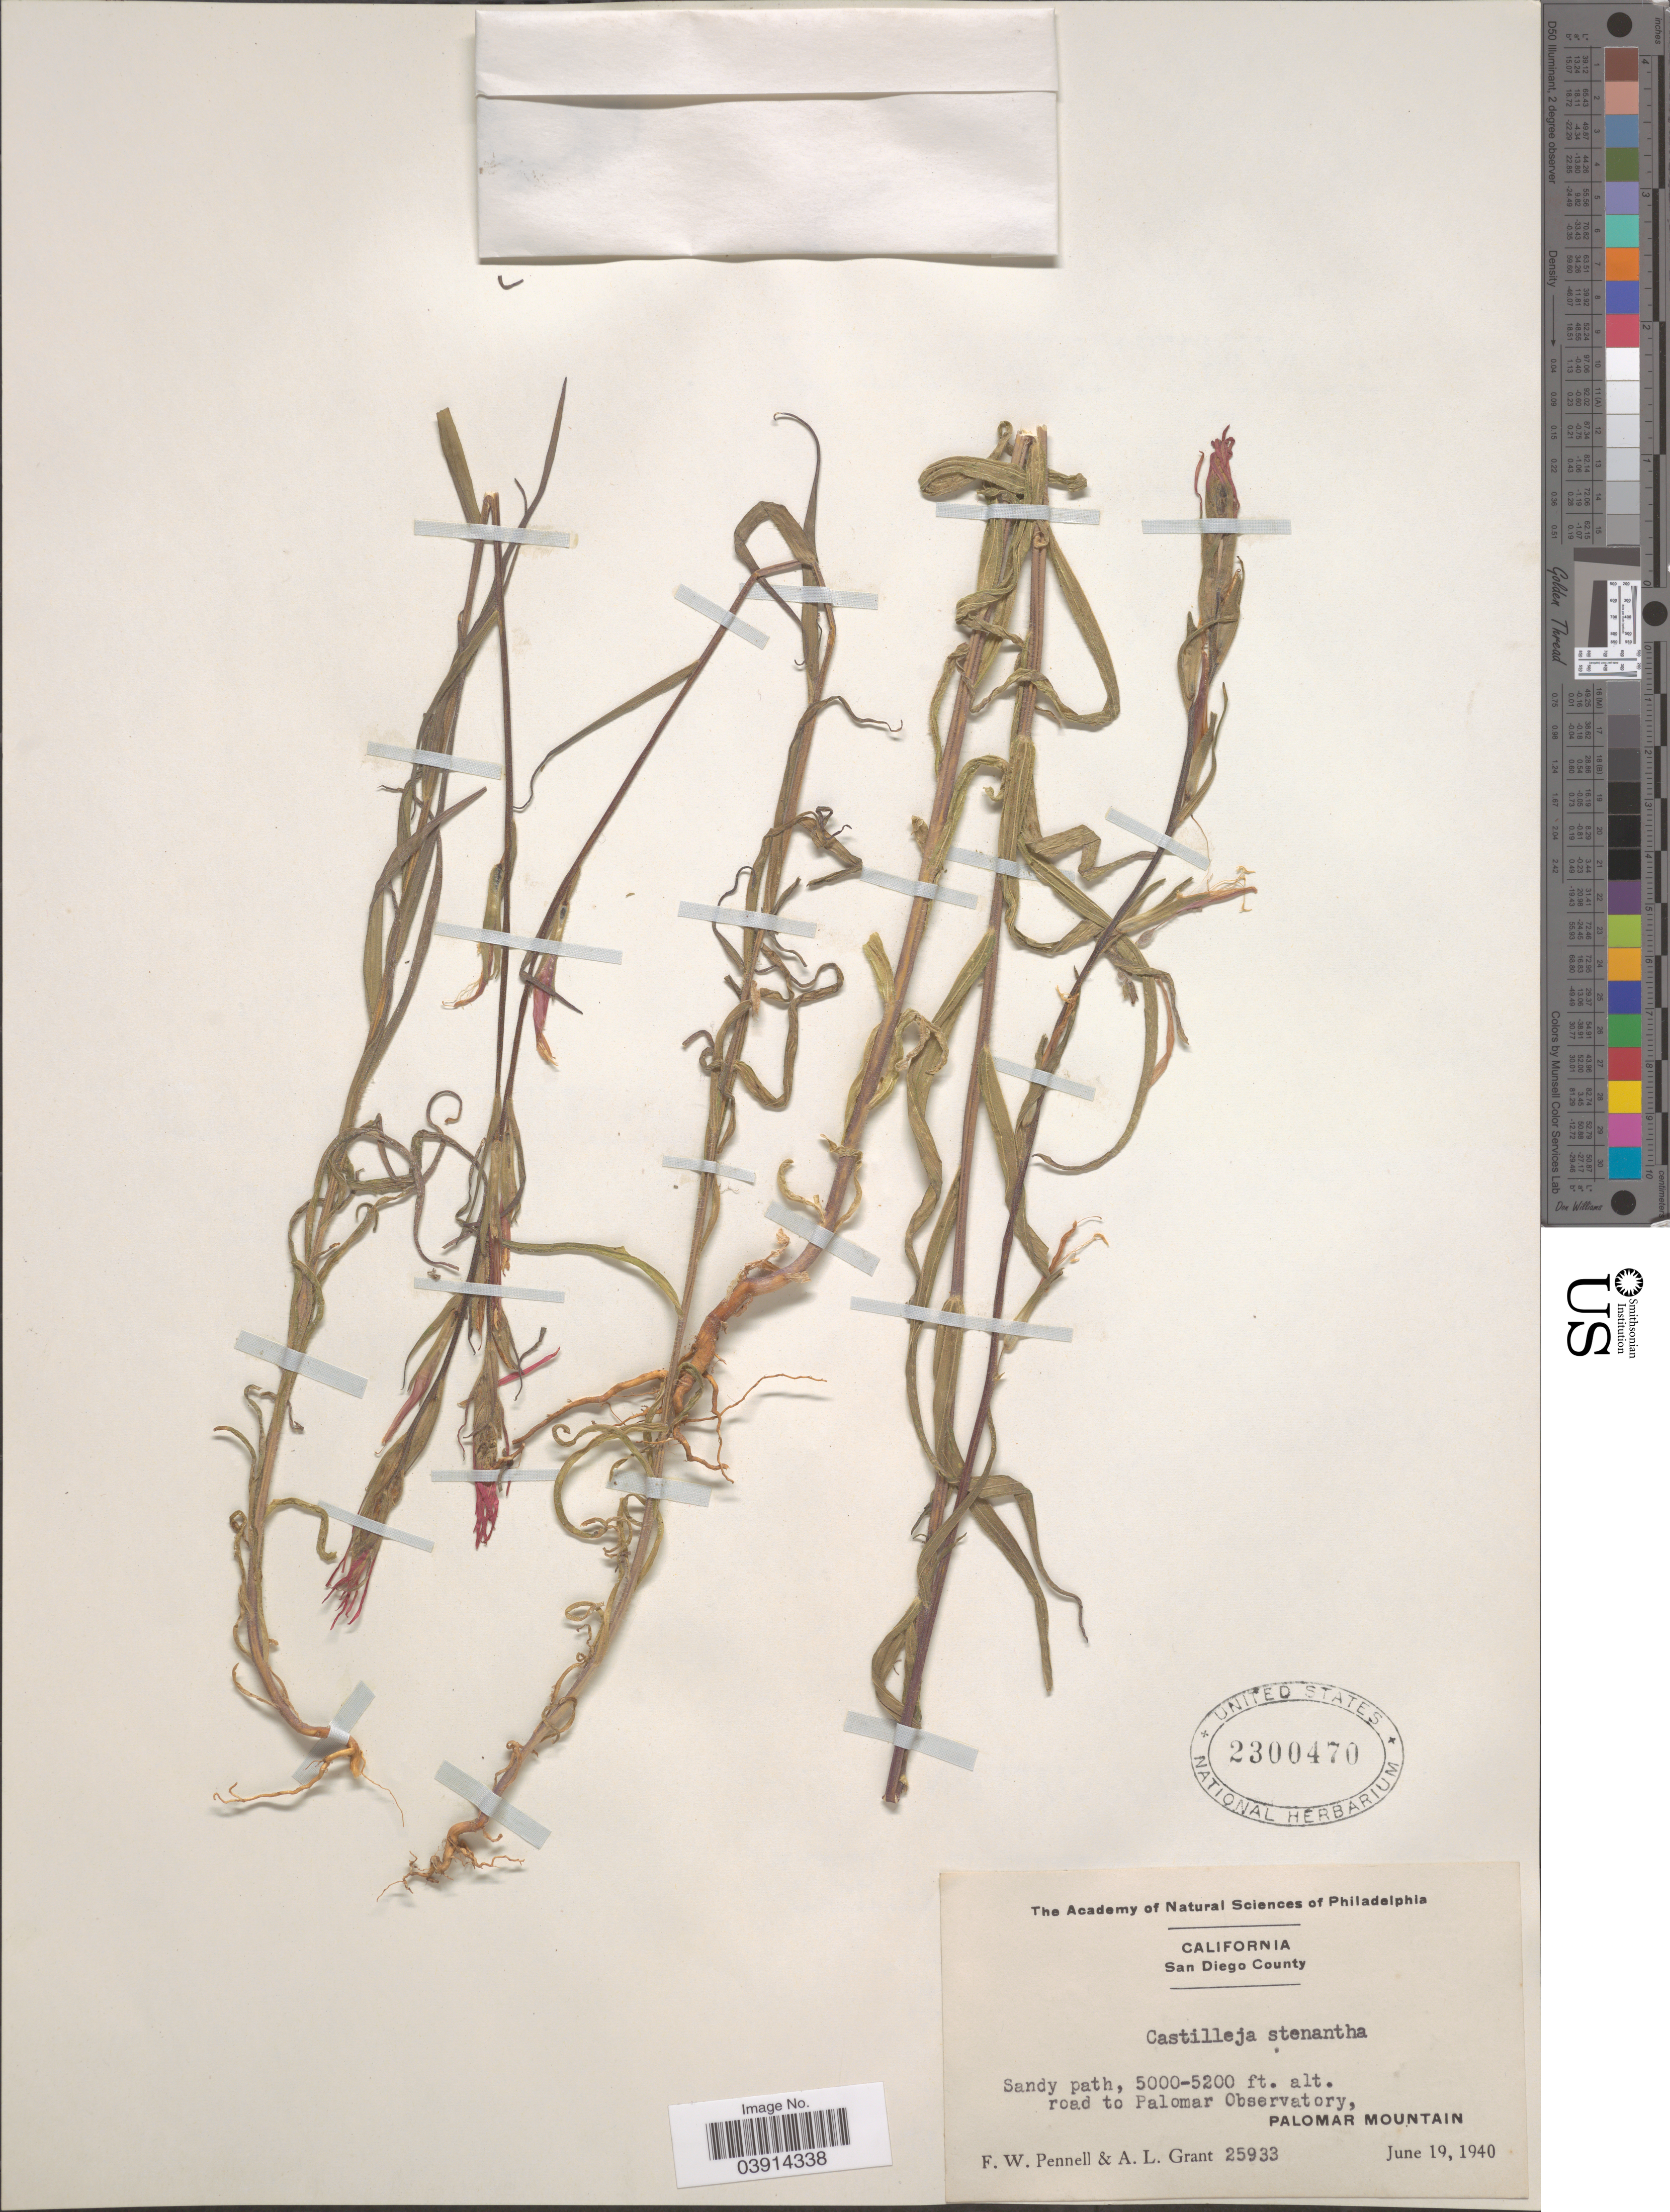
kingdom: Plantae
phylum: Tracheophyta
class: Magnoliopsida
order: Lamiales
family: Orobanchaceae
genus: Castilleja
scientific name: Castilleja stenantha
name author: A. Gray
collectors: F. W. Pennell & A. L. Grant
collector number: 25933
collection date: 1940-06-19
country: United States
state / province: California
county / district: San Diego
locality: San Diego County. Road to Palomar Observatory, Palomar Mountain.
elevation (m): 1524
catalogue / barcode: US 2300470